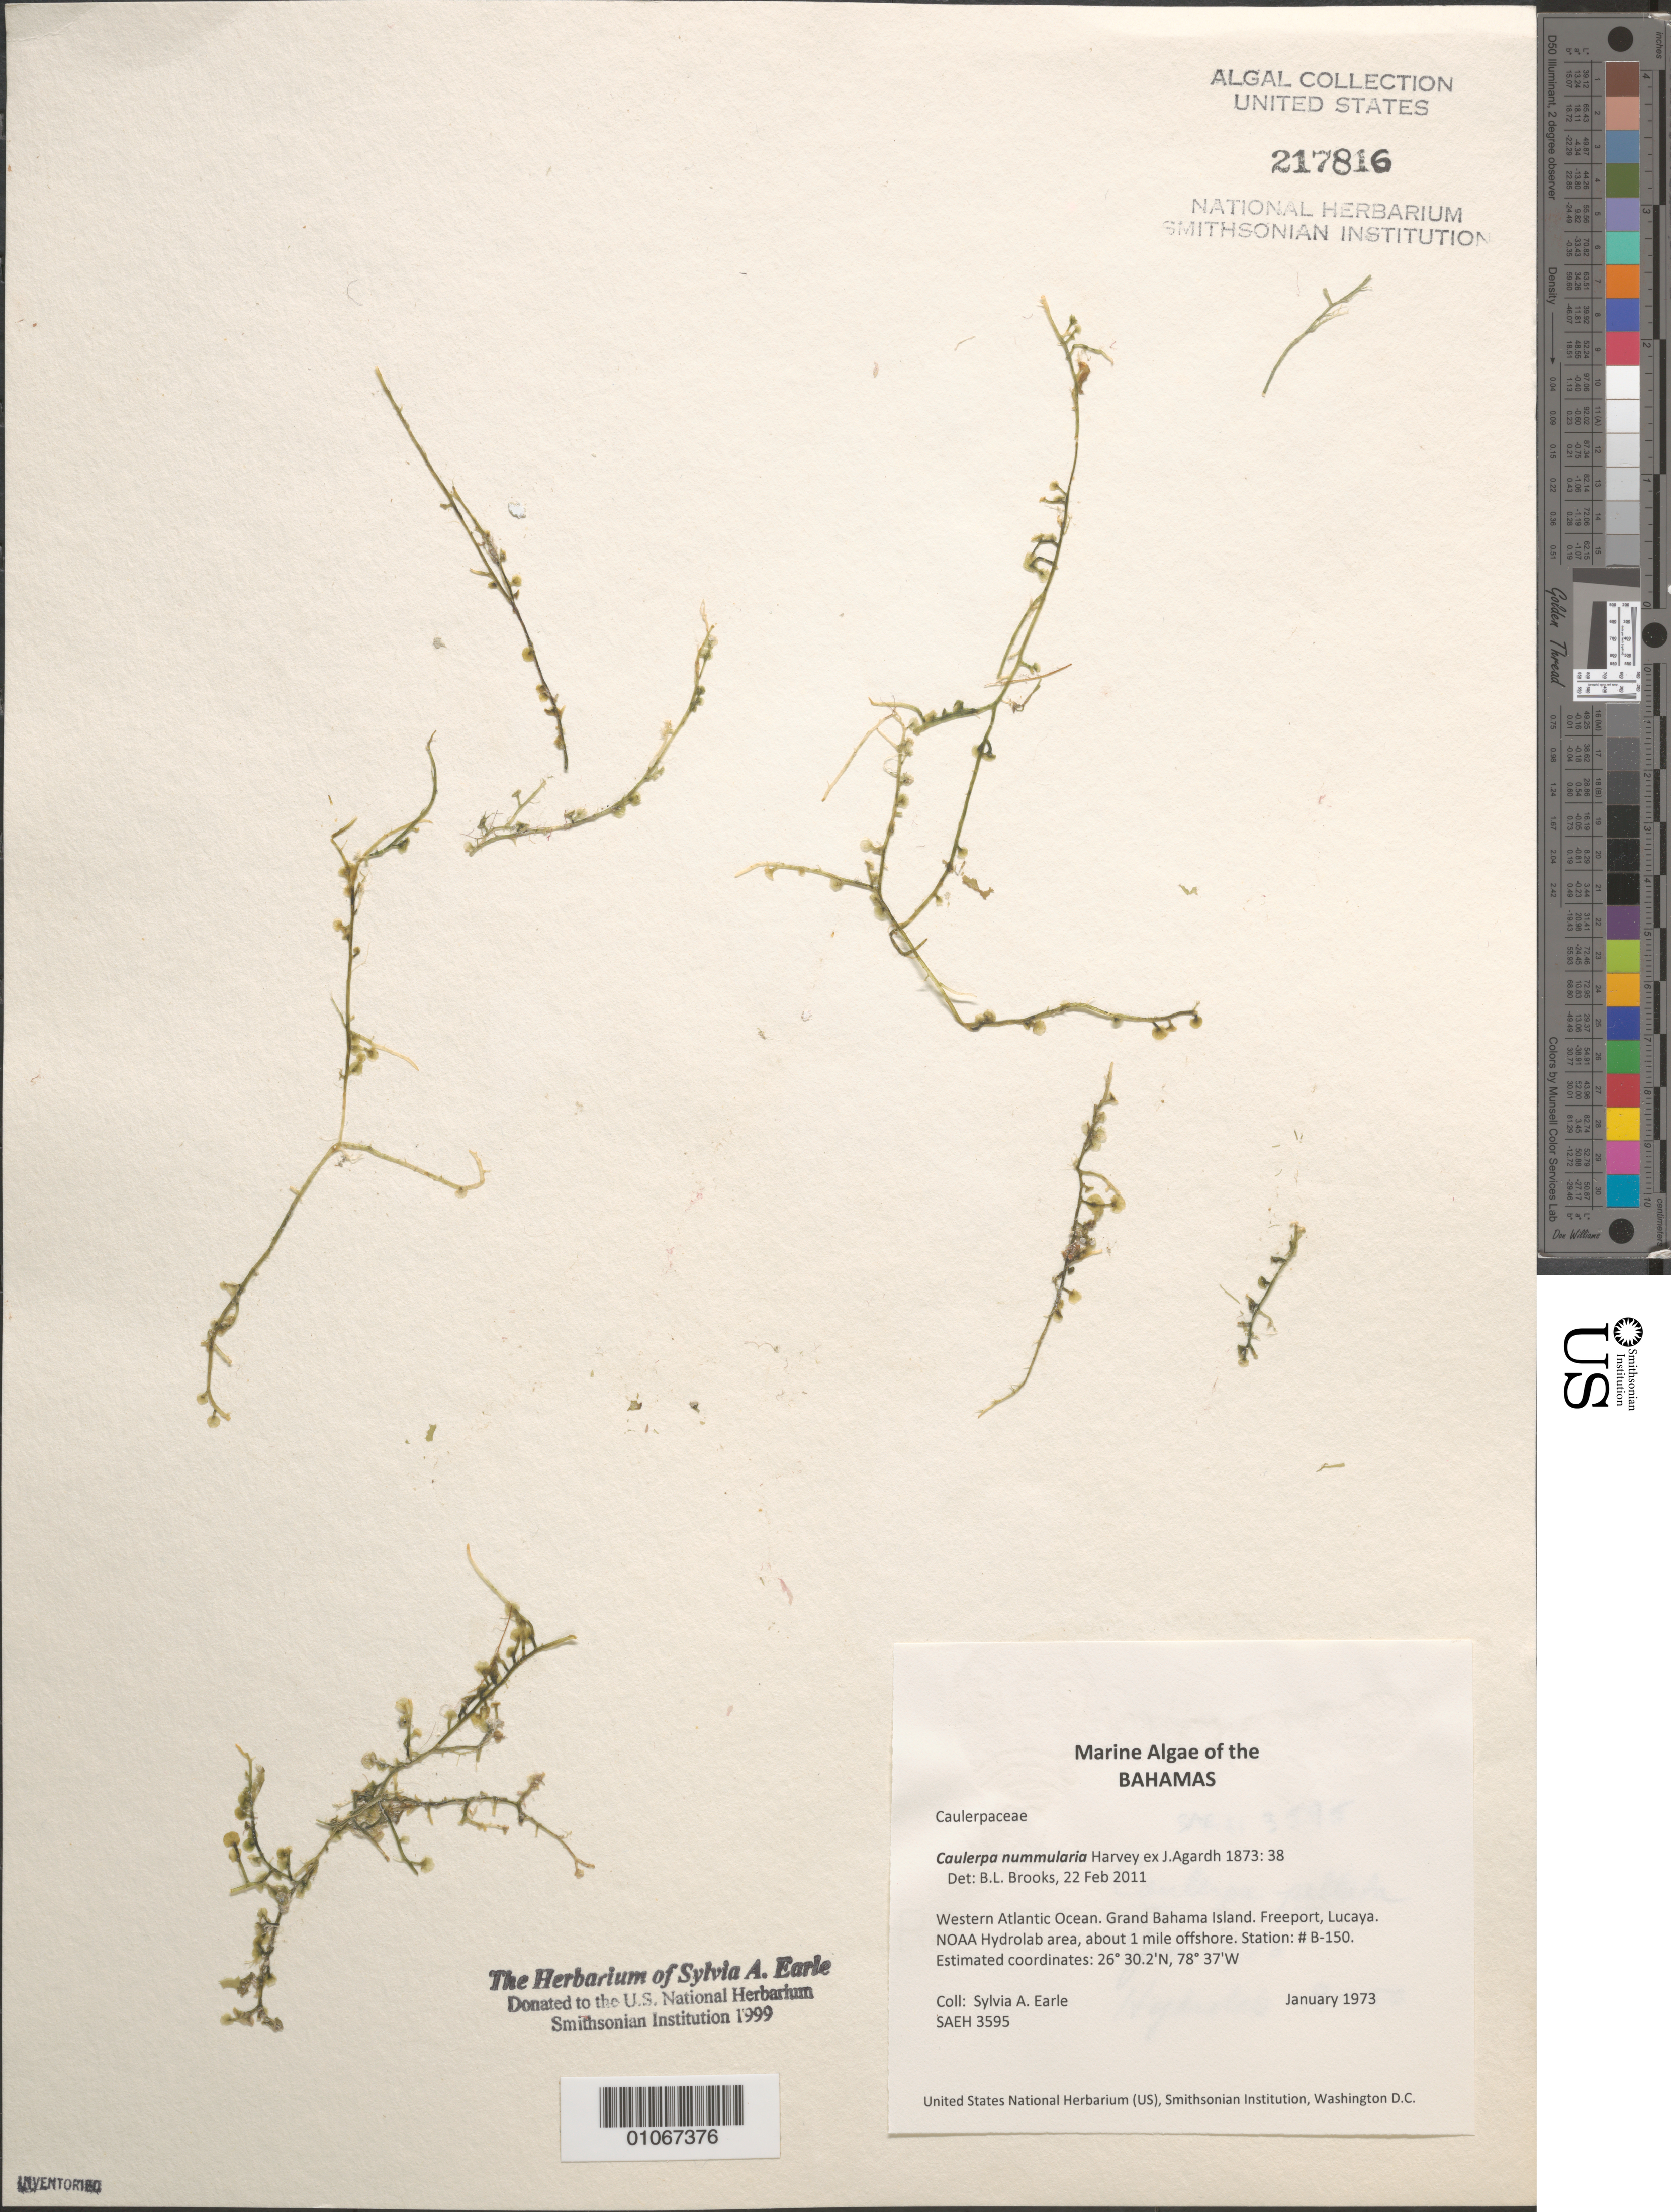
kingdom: Plantae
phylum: Chlorophyta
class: Ulvophyceae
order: Bryopsidales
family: Caulerpaceae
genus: Caulerpa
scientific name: Caulerpa nummularia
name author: Harv. ex J. Agardh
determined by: Brooks, B. L., (BOT), Smithsonian Institution - National Museum of Natural History (UNITED STATES)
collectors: S. A. Earle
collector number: SAEH 3595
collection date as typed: Jan 1973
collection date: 1973-01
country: Bahamas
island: Grand Bahama Island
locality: Freeport, Lucaya, NOAA Hydrolab area, about 1 mile offshore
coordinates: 26 30.2'N, 78 37'W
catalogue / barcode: US 217816